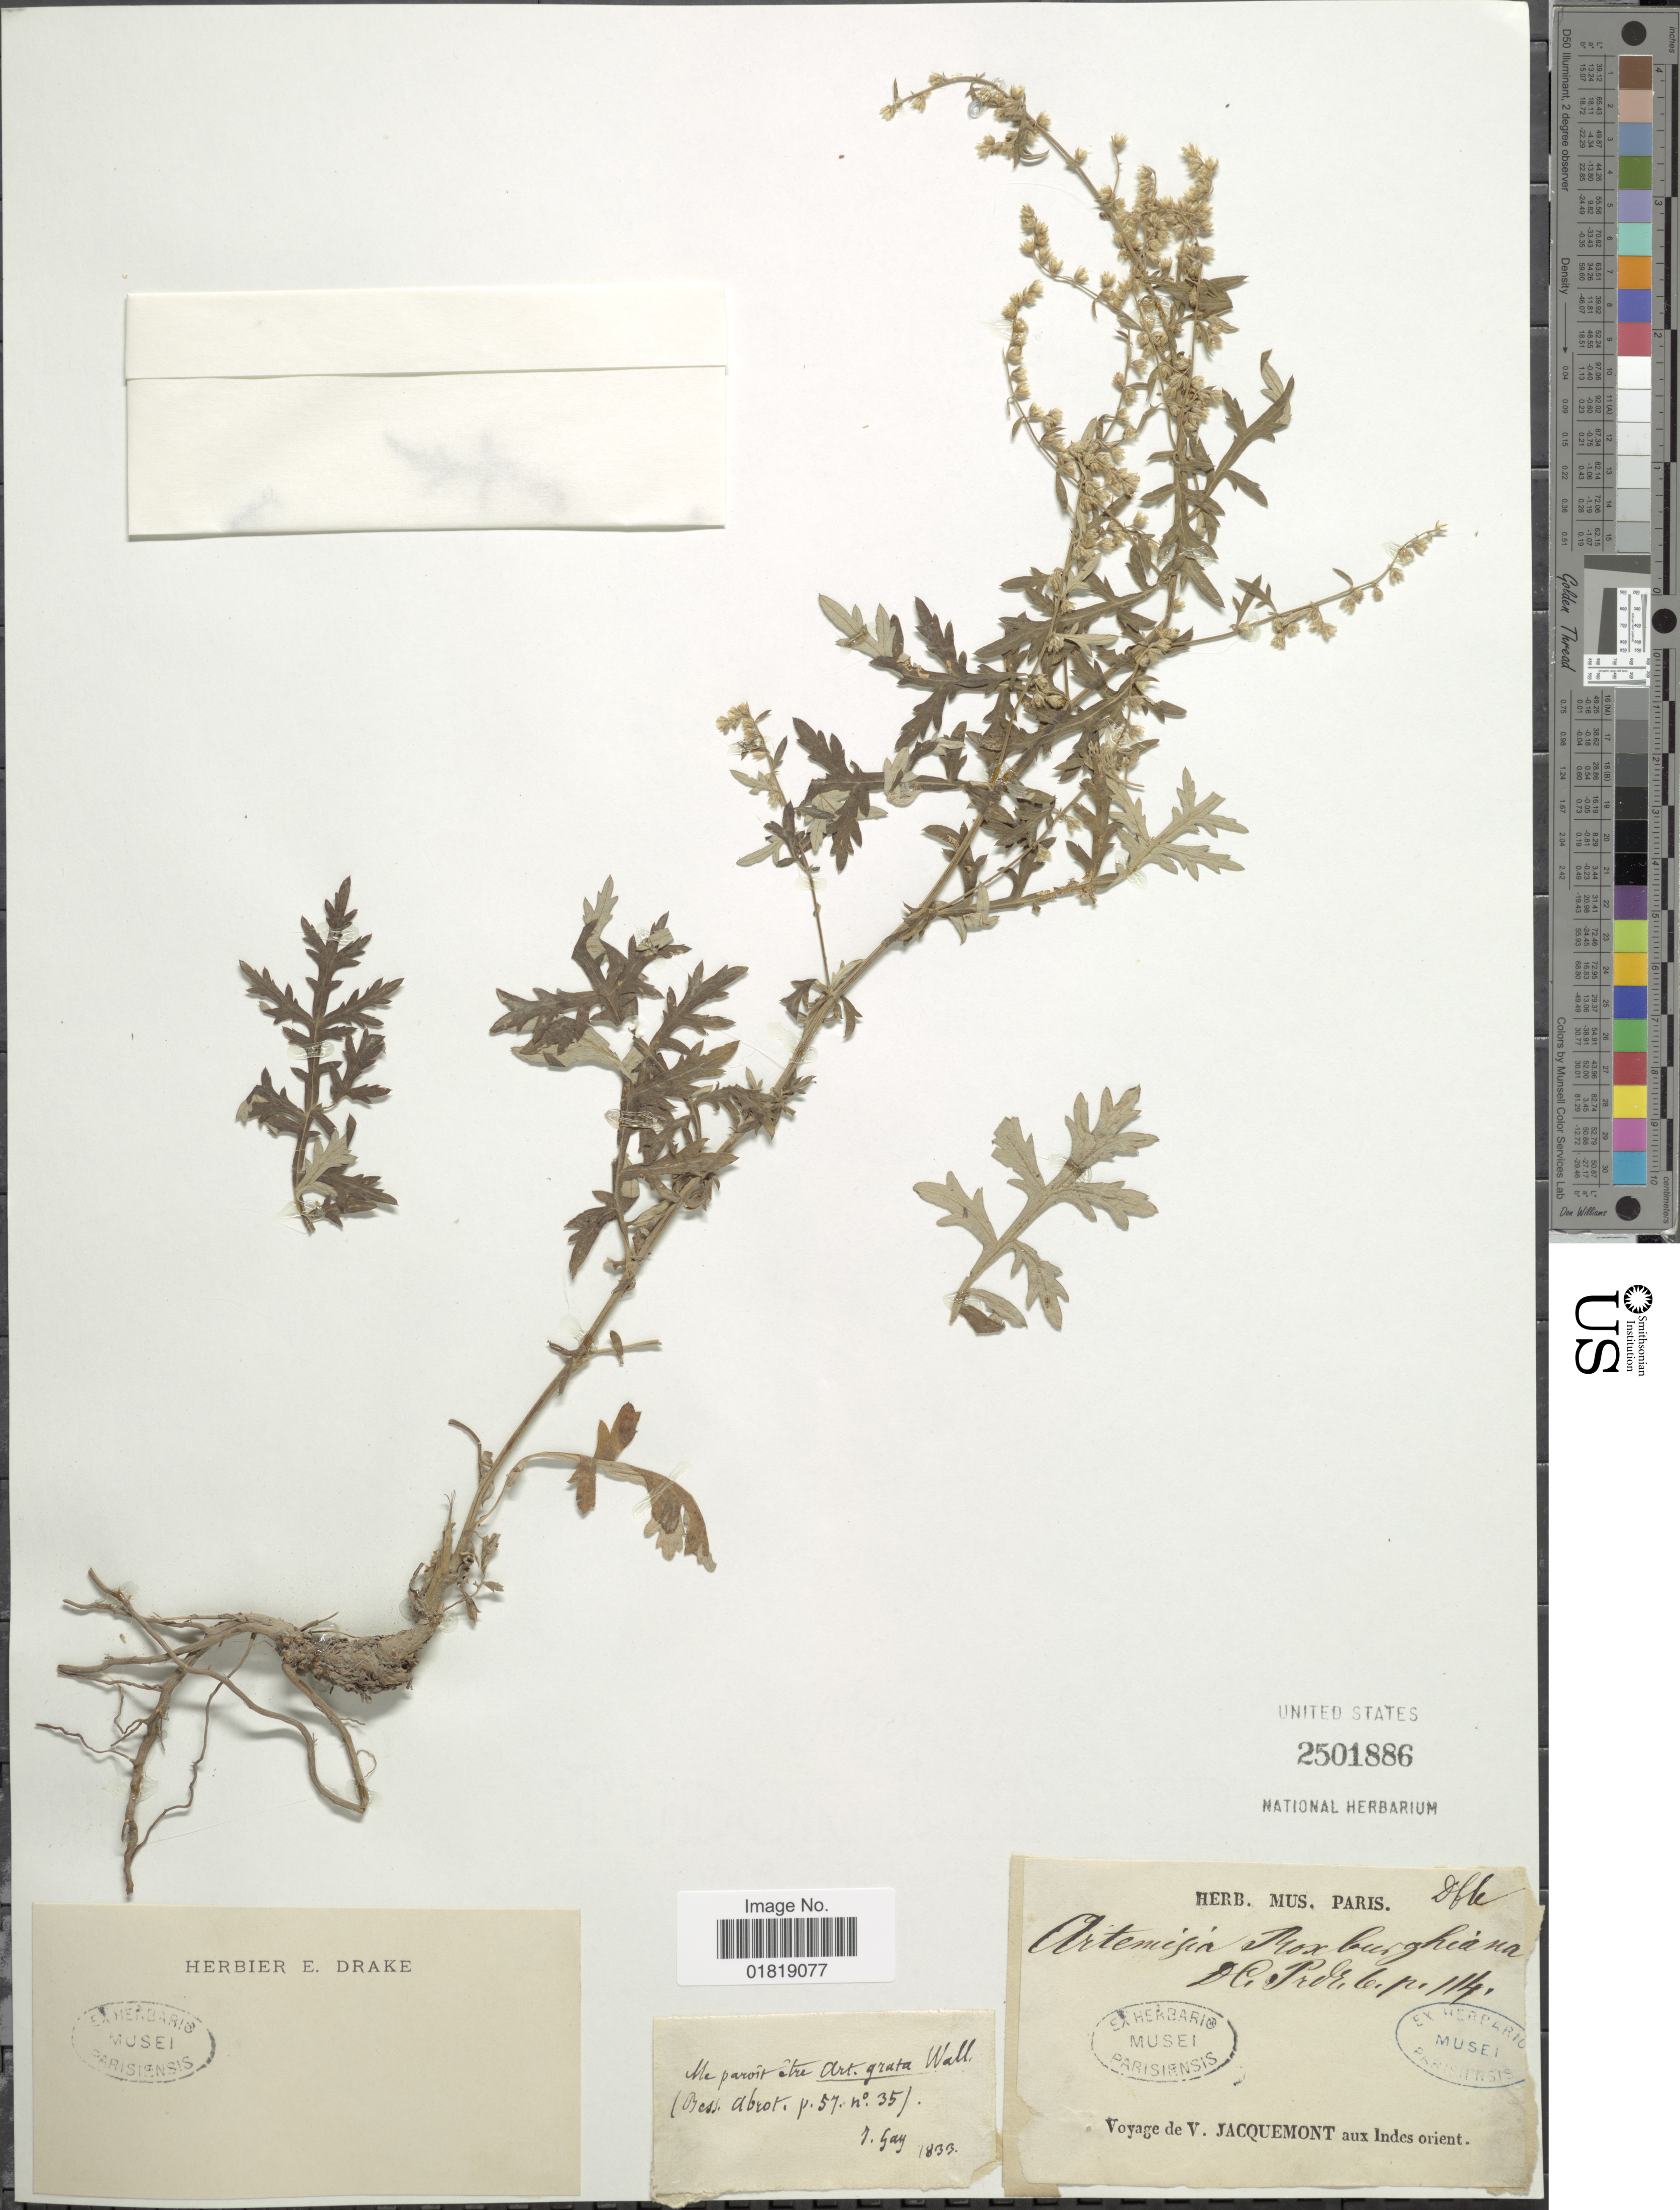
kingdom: Plantae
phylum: Tracheophyta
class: Magnoliopsida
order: Asterales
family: Asteraceae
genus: Artemisia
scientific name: Artemisia roxburghiana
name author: Besser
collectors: V. Jacquemont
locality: Aux Indes orient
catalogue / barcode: US 2501886